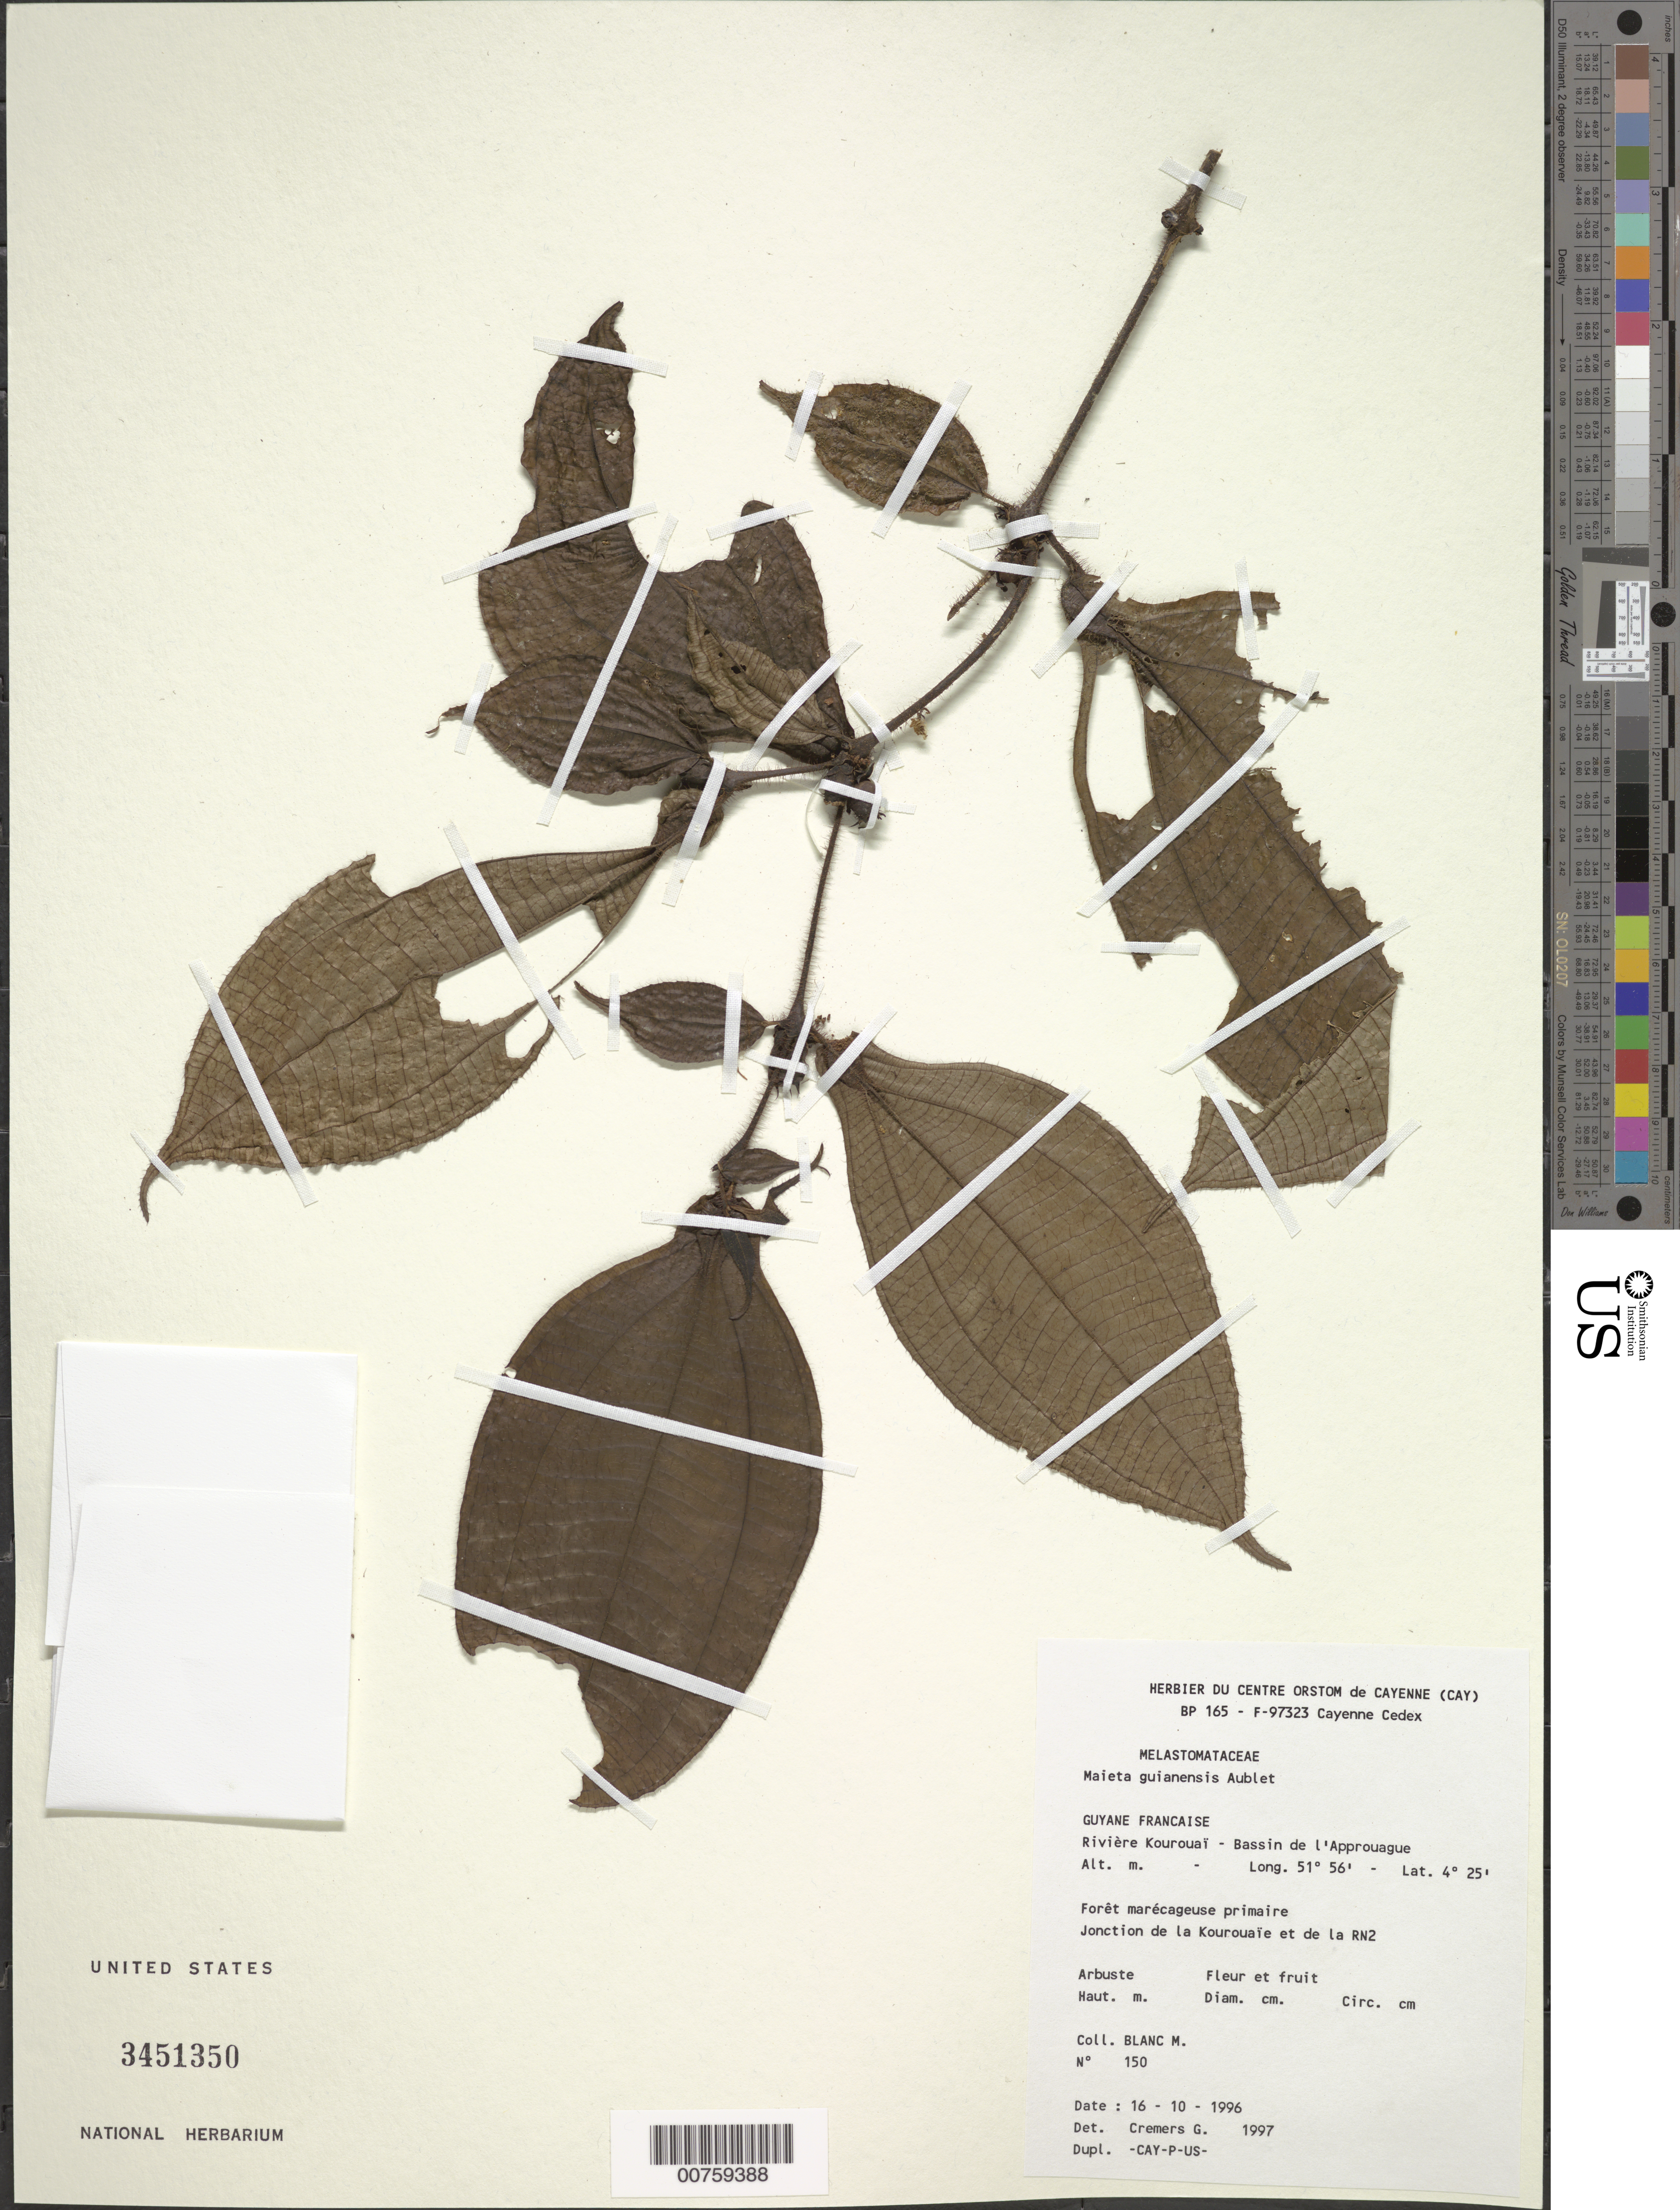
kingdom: Plantae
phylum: Tracheophyta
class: Magnoliopsida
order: Myrtales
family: Melastomataceae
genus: Maieta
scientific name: Maieta guianensis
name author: Aubl.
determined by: Michelangeli, F. A.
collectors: M. Blanc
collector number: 150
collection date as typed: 16-Oct-96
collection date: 1996-10-16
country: French Guiana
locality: Kourouaï R., Bassin de L'Approuague; jonction de la Kourouie et de la RN2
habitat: Primary forest, marshy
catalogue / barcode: US 3451350